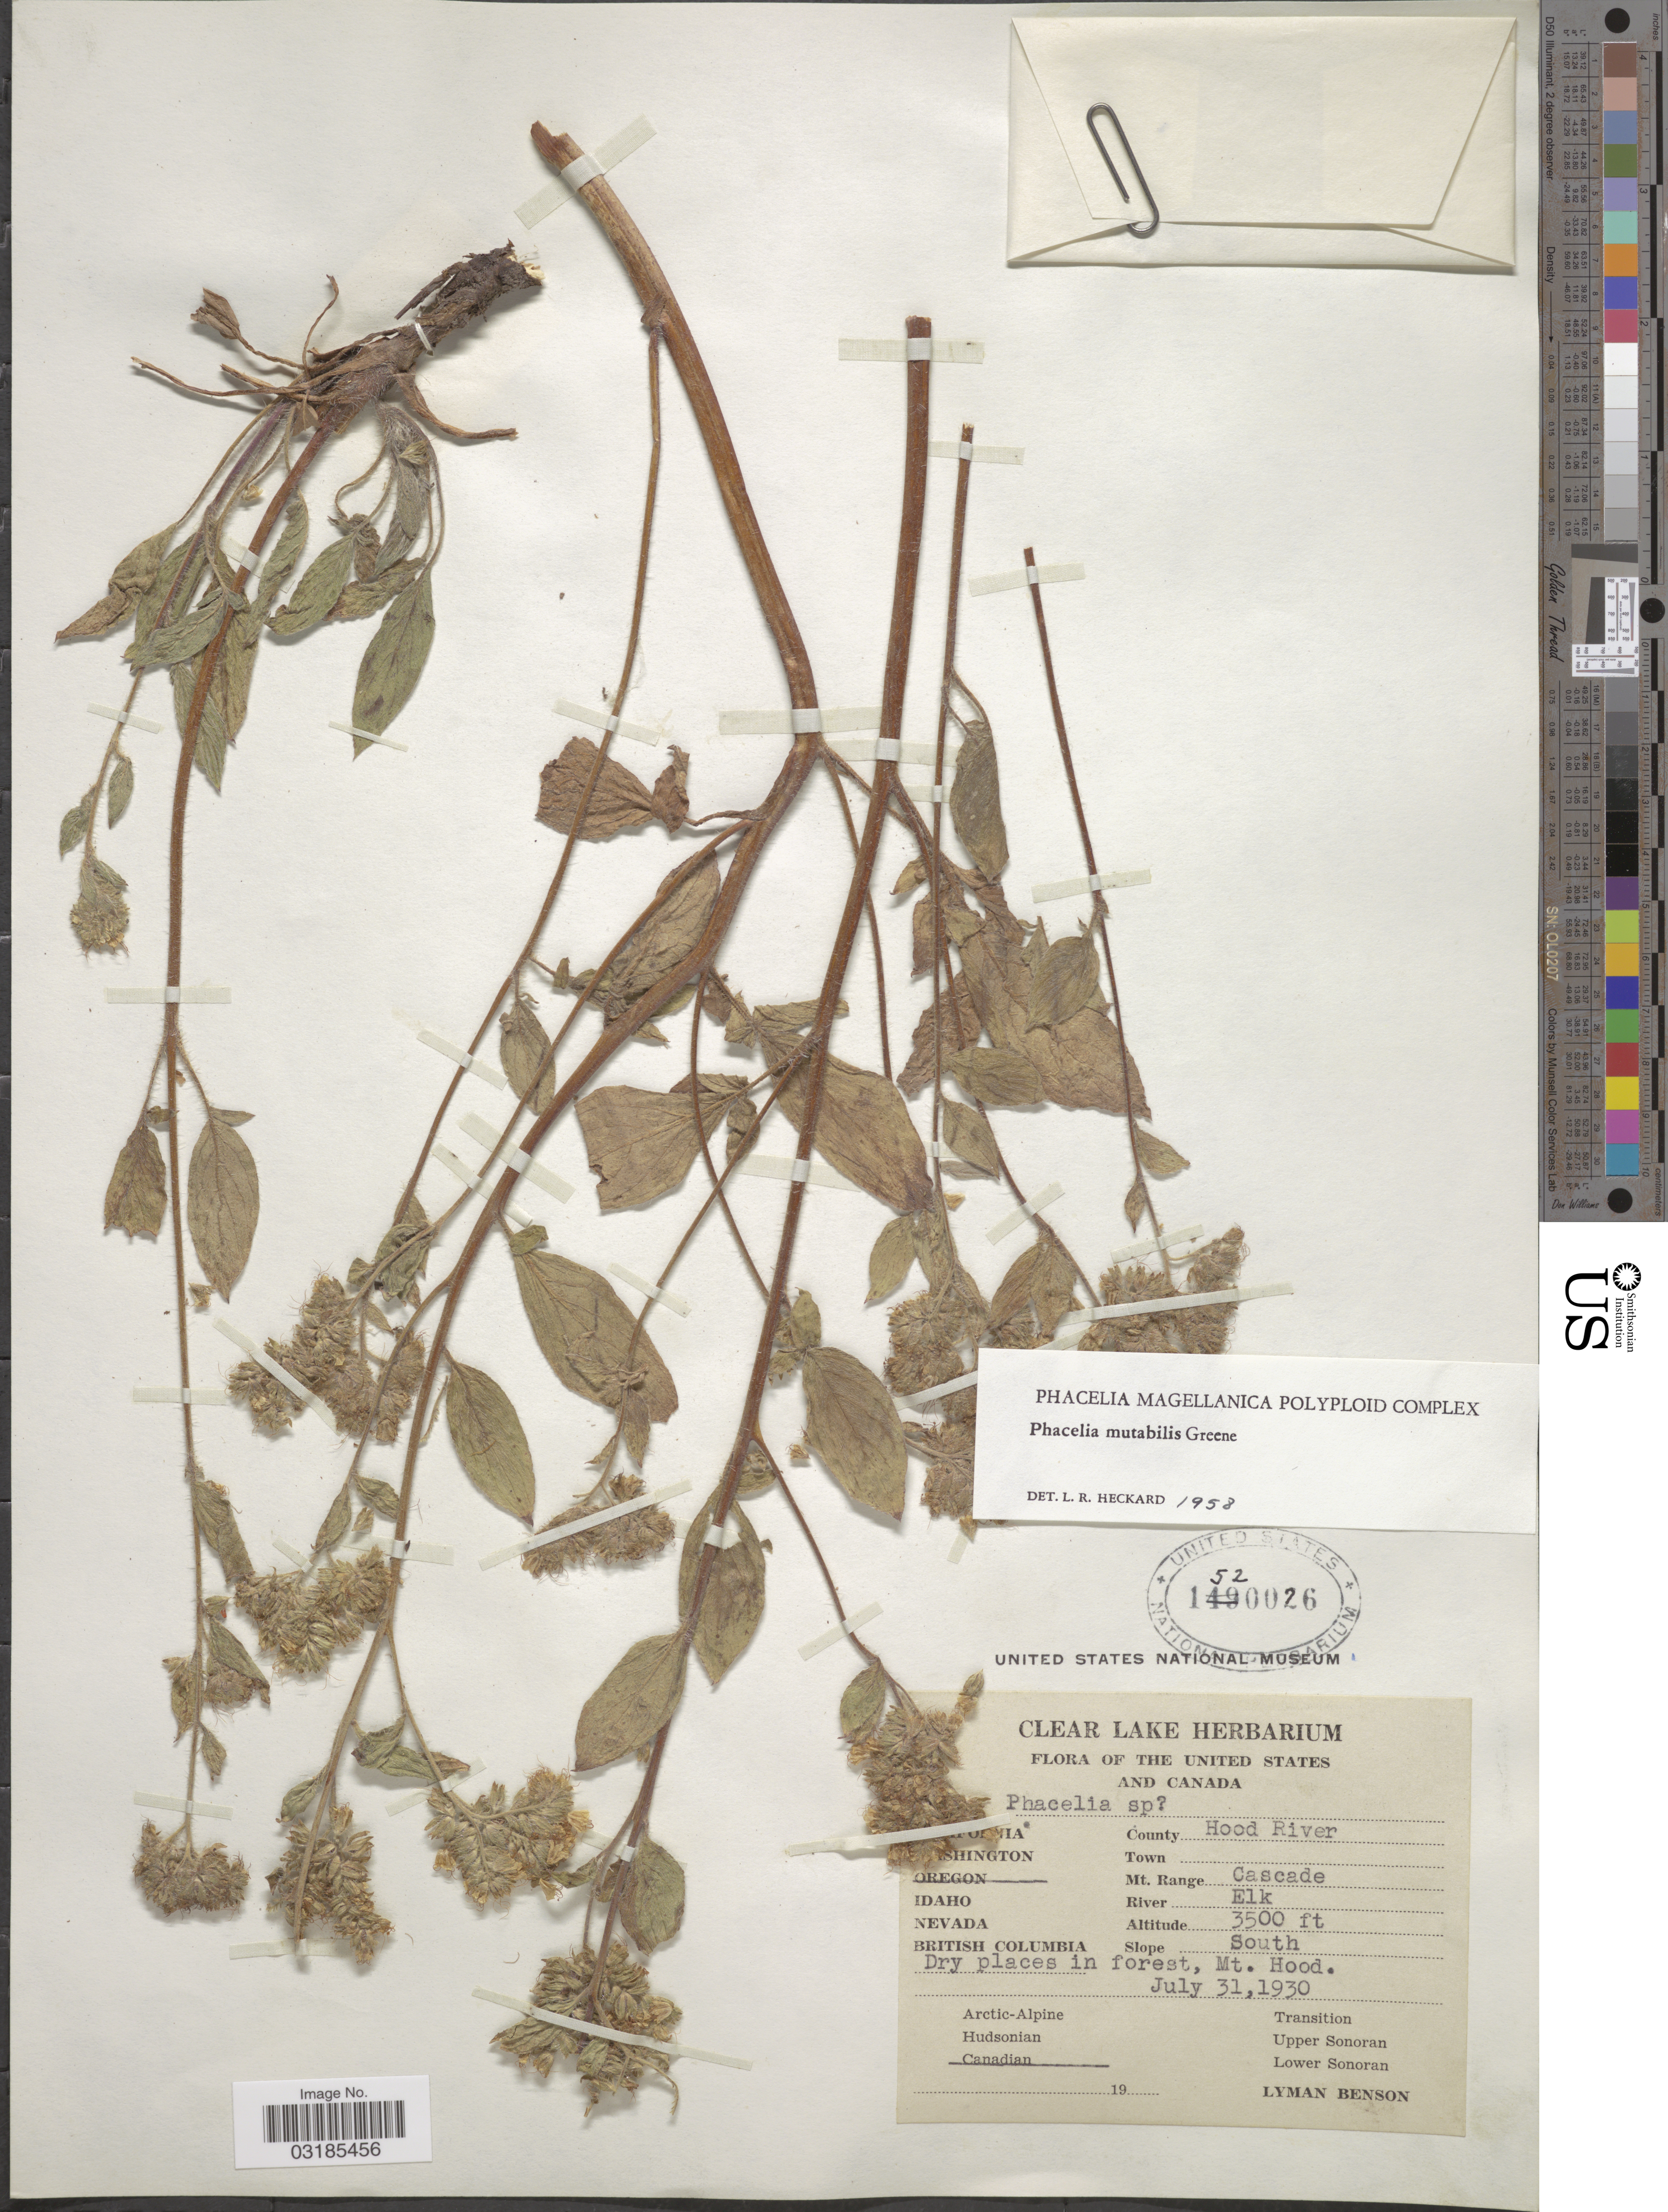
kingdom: Plantae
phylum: Tracheophyta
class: Magnoliopsida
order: Boraginales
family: Hydrophyllaceae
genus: Phacelia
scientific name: Phacelia mutabilis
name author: Greene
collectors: L. D. Benson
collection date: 1930-07-31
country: United States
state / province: Oregon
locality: County Hood River. Mt. Range Cascade. River Elk. Slope South. Mt. Hood.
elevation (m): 1067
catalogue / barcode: US 1520026